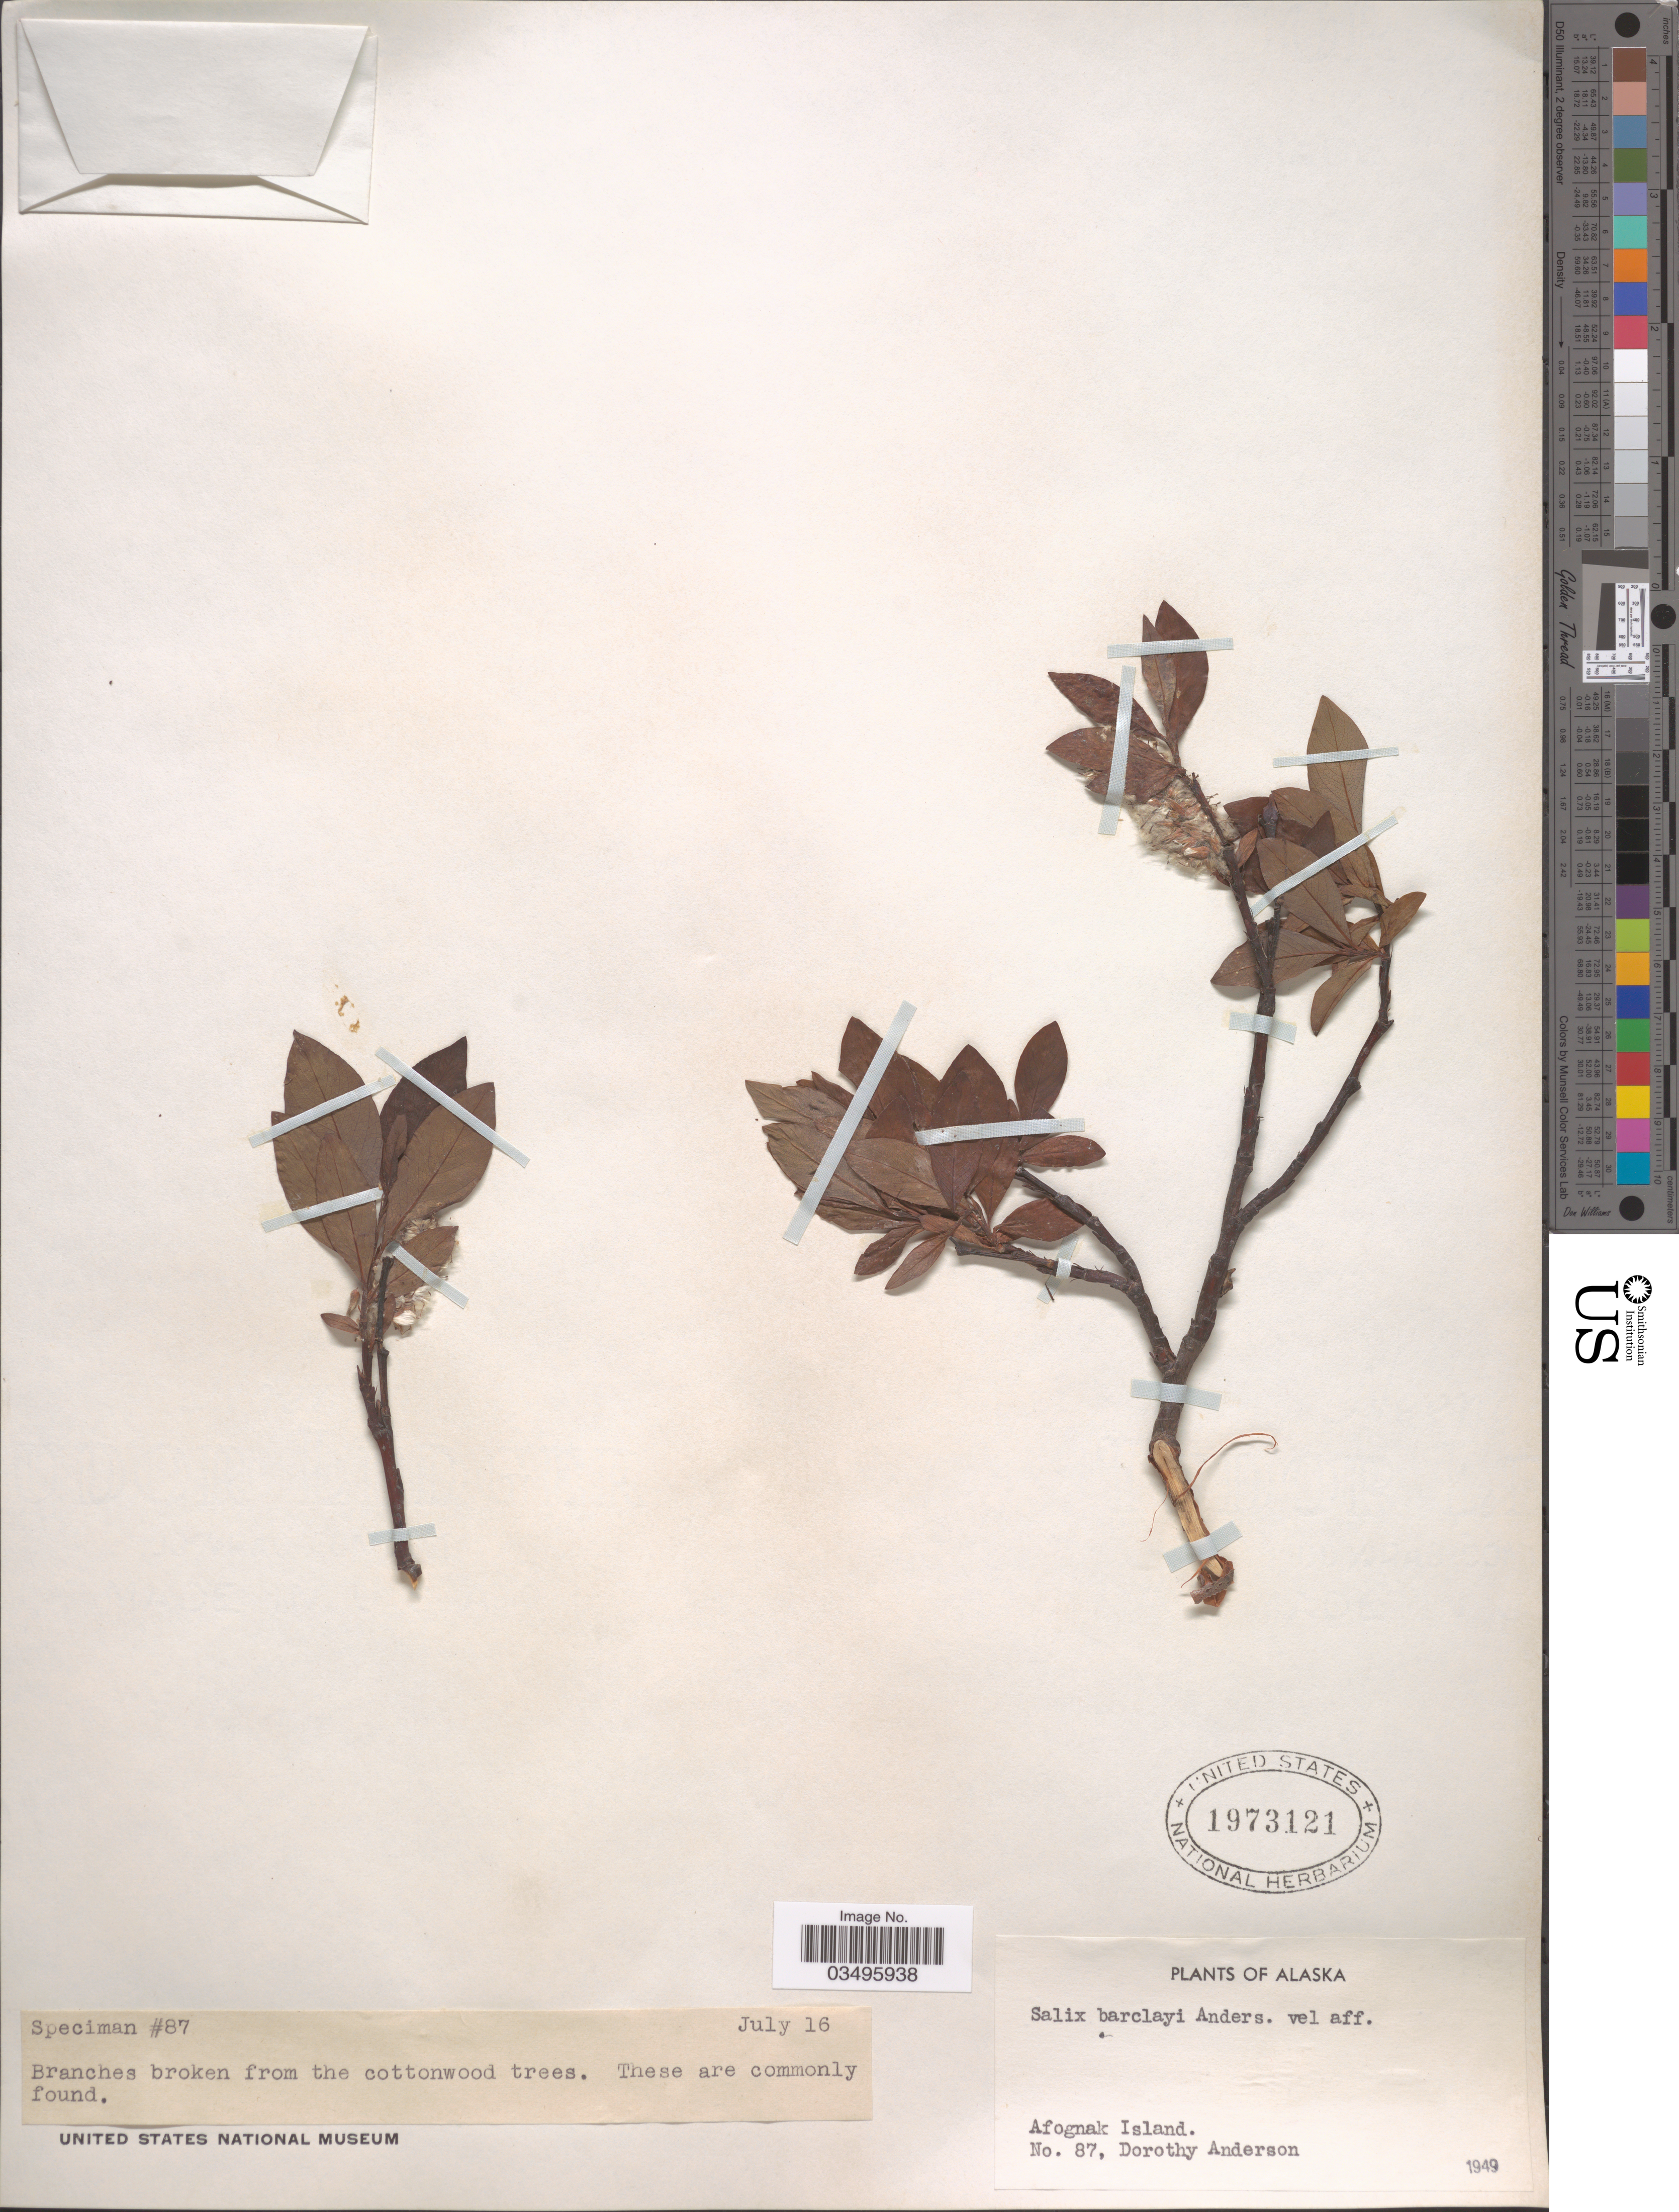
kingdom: Plantae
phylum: Tracheophyta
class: Magnoliopsida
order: Malpighiales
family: Salicaceae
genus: Salix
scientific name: Salix barclayi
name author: Andersson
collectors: D. Anderson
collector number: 87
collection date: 1949-07-16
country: United States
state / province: Alaska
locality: Afognak Island.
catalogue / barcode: US 1973121